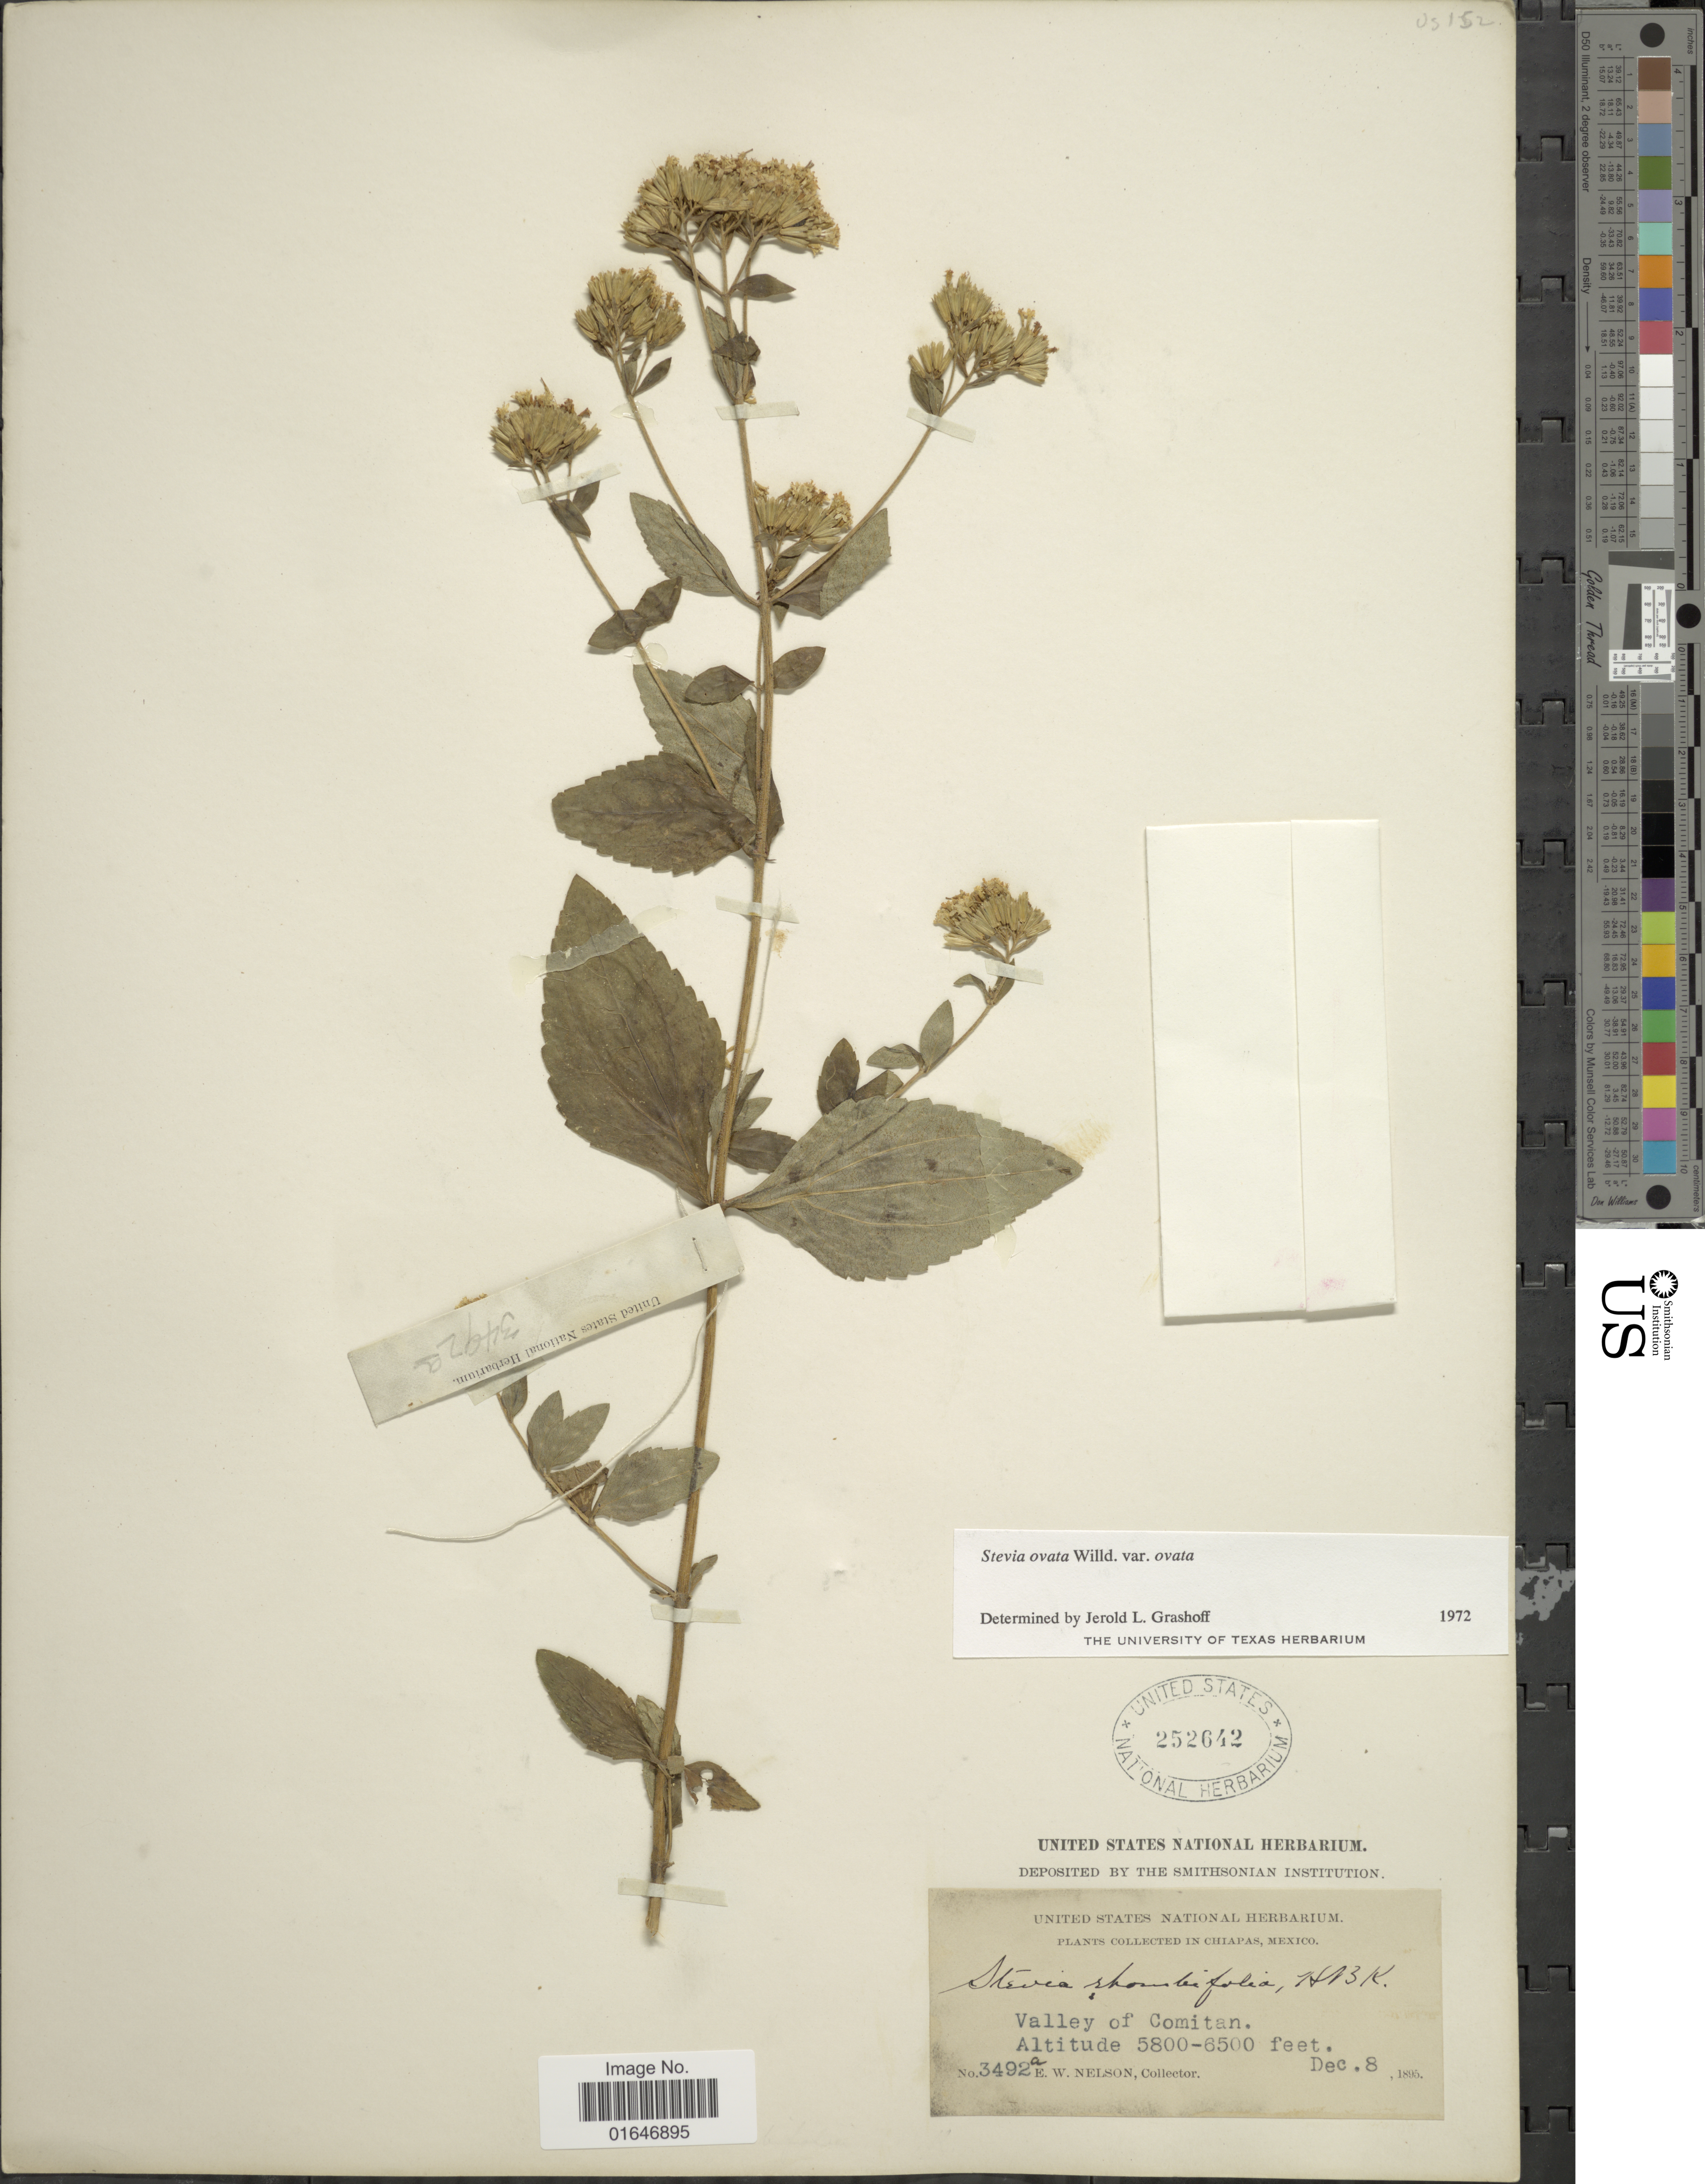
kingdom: Plantae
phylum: Tracheophyta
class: Magnoliopsida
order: Asterales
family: Asteraceae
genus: Stevia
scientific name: Stevia ovata var. ovata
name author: Willd.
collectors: E. W. Nelson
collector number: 3492a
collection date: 1895-12-08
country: Mexico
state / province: Chiapas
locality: Valley of Comitan.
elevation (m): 1768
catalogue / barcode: US 2526042